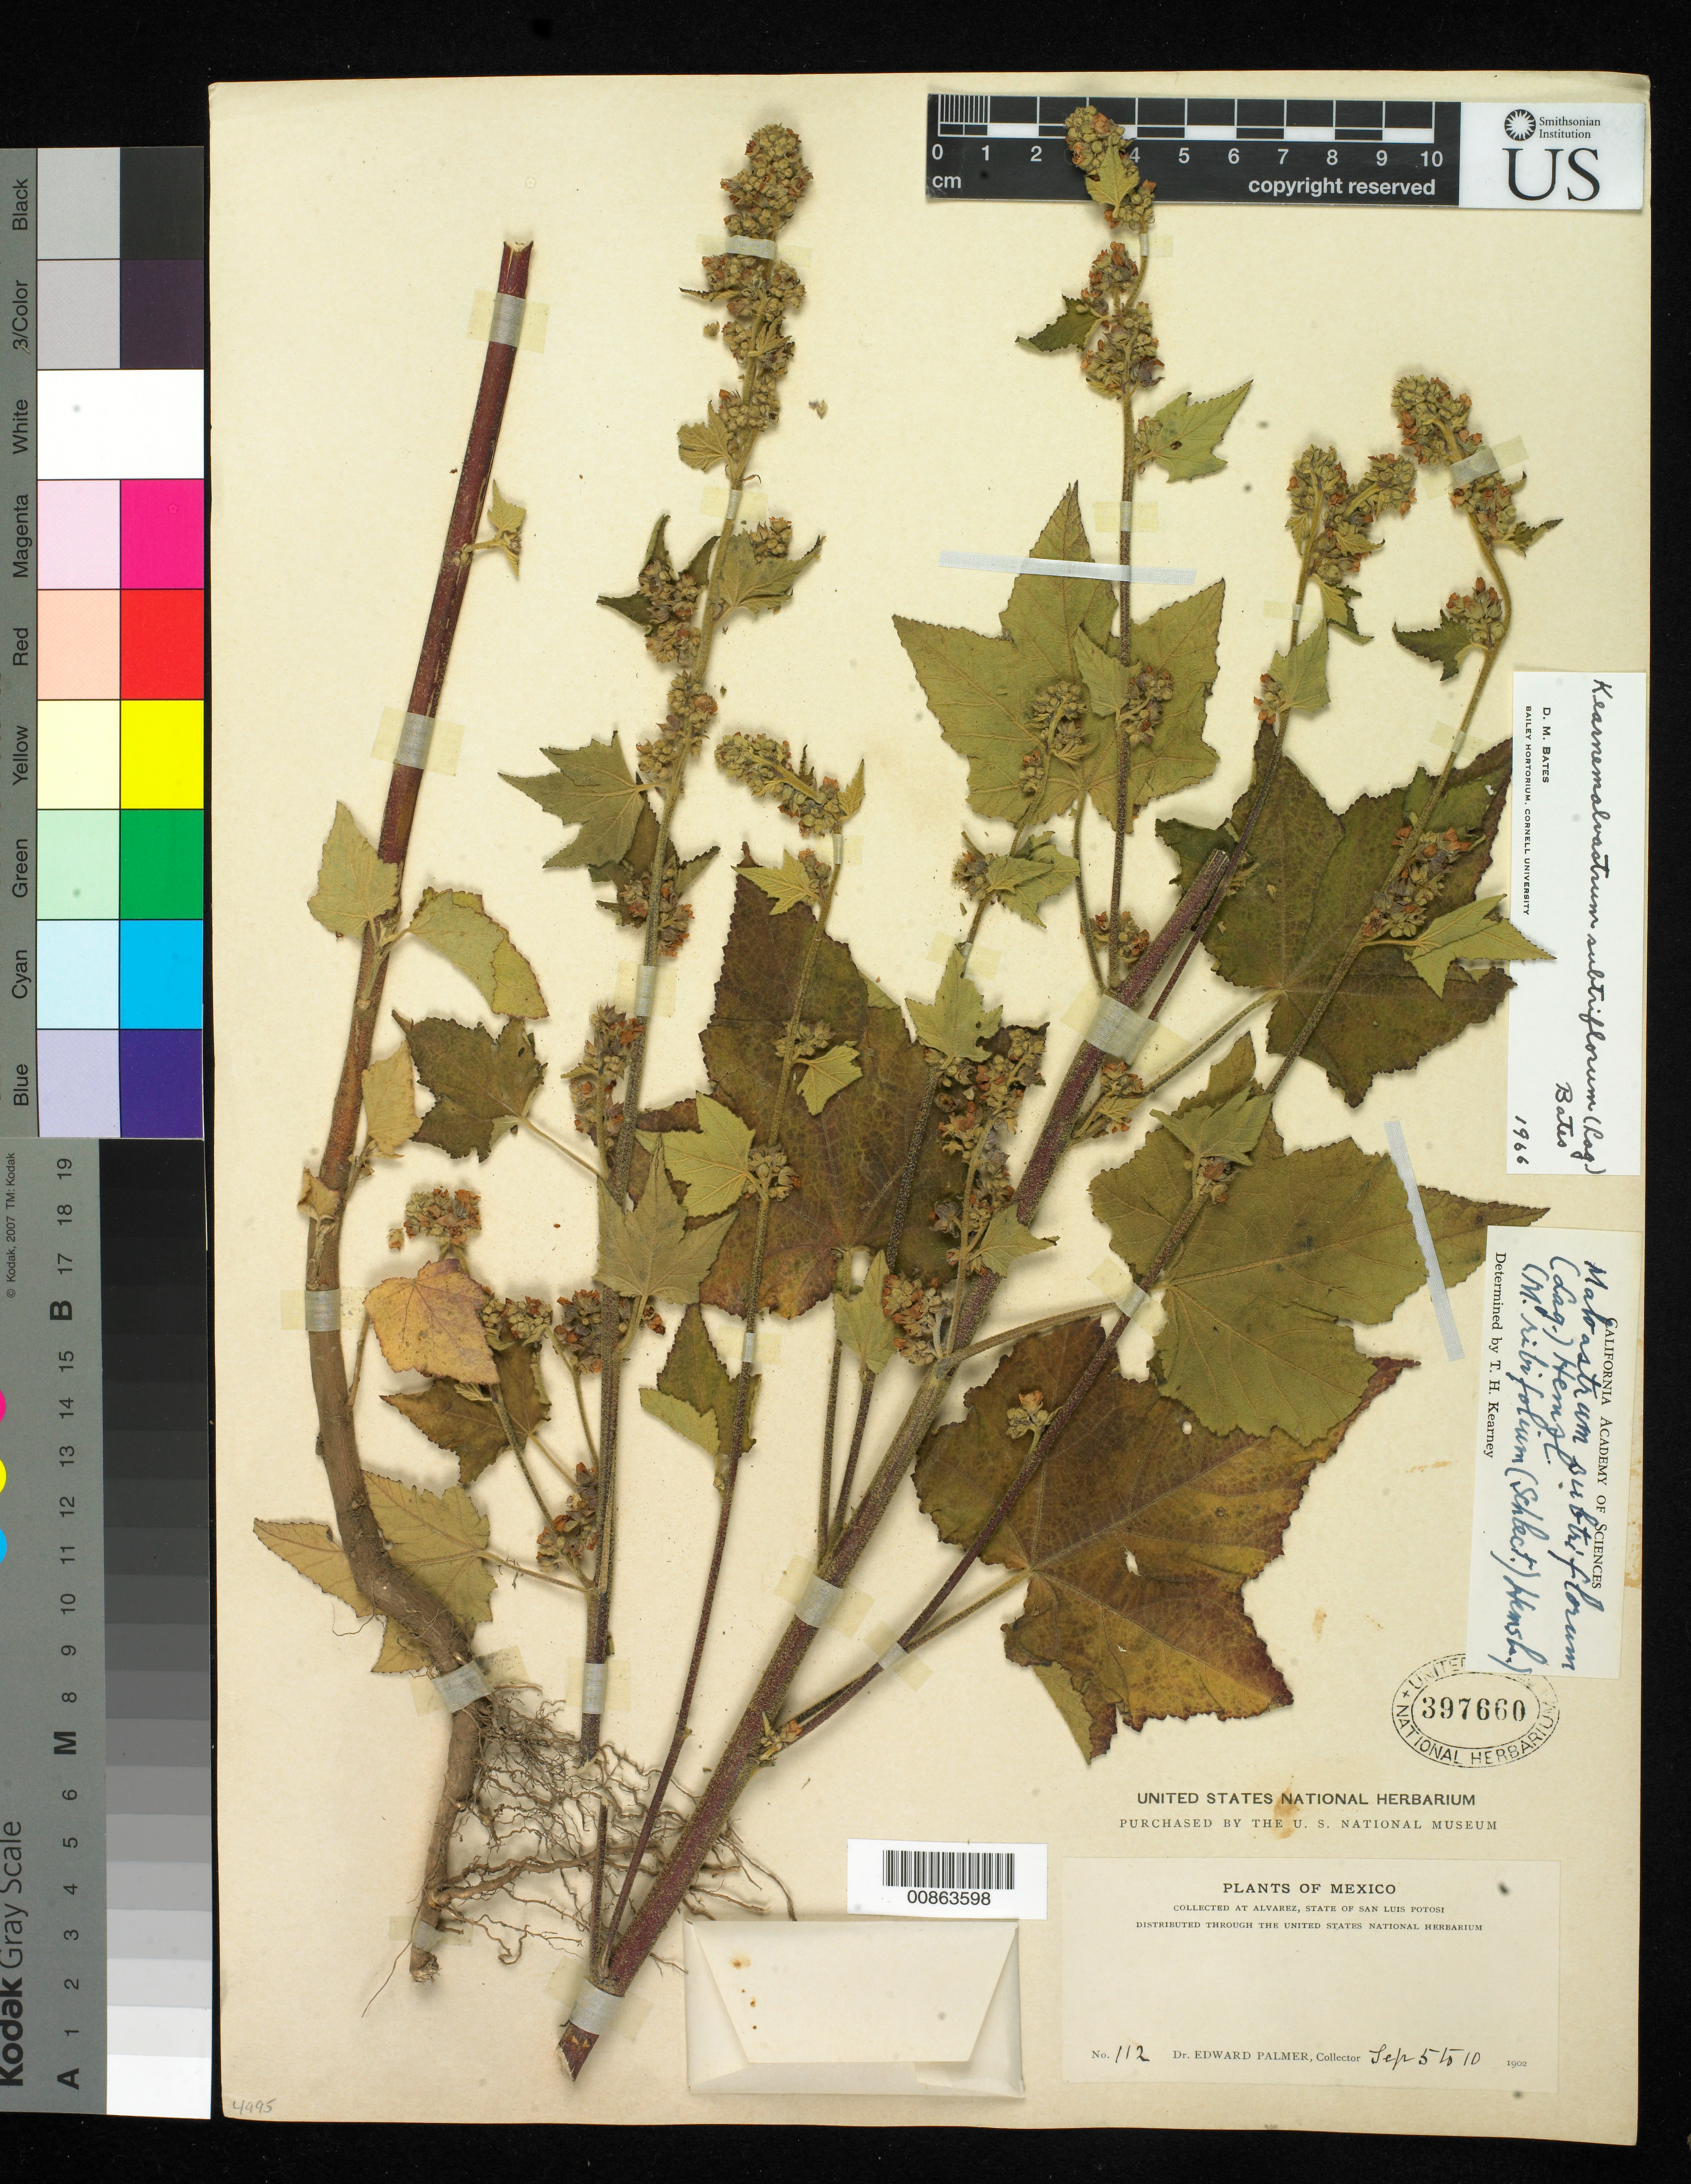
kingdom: Plantae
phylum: Tracheophyta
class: Magnoliopsida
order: Malvales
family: Malvaceae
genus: Kearnemalvastrum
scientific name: Kearnemalvastrum subtriflorum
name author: (Lag.) D.M. Bates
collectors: E. Palmer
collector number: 112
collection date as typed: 05 Sep 1902 to 10 Sep 1902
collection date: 1902-09-05/1902-09-10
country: Mexico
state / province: San Luis Potosí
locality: Alvarez, San Luis Potosí.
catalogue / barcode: US 397660